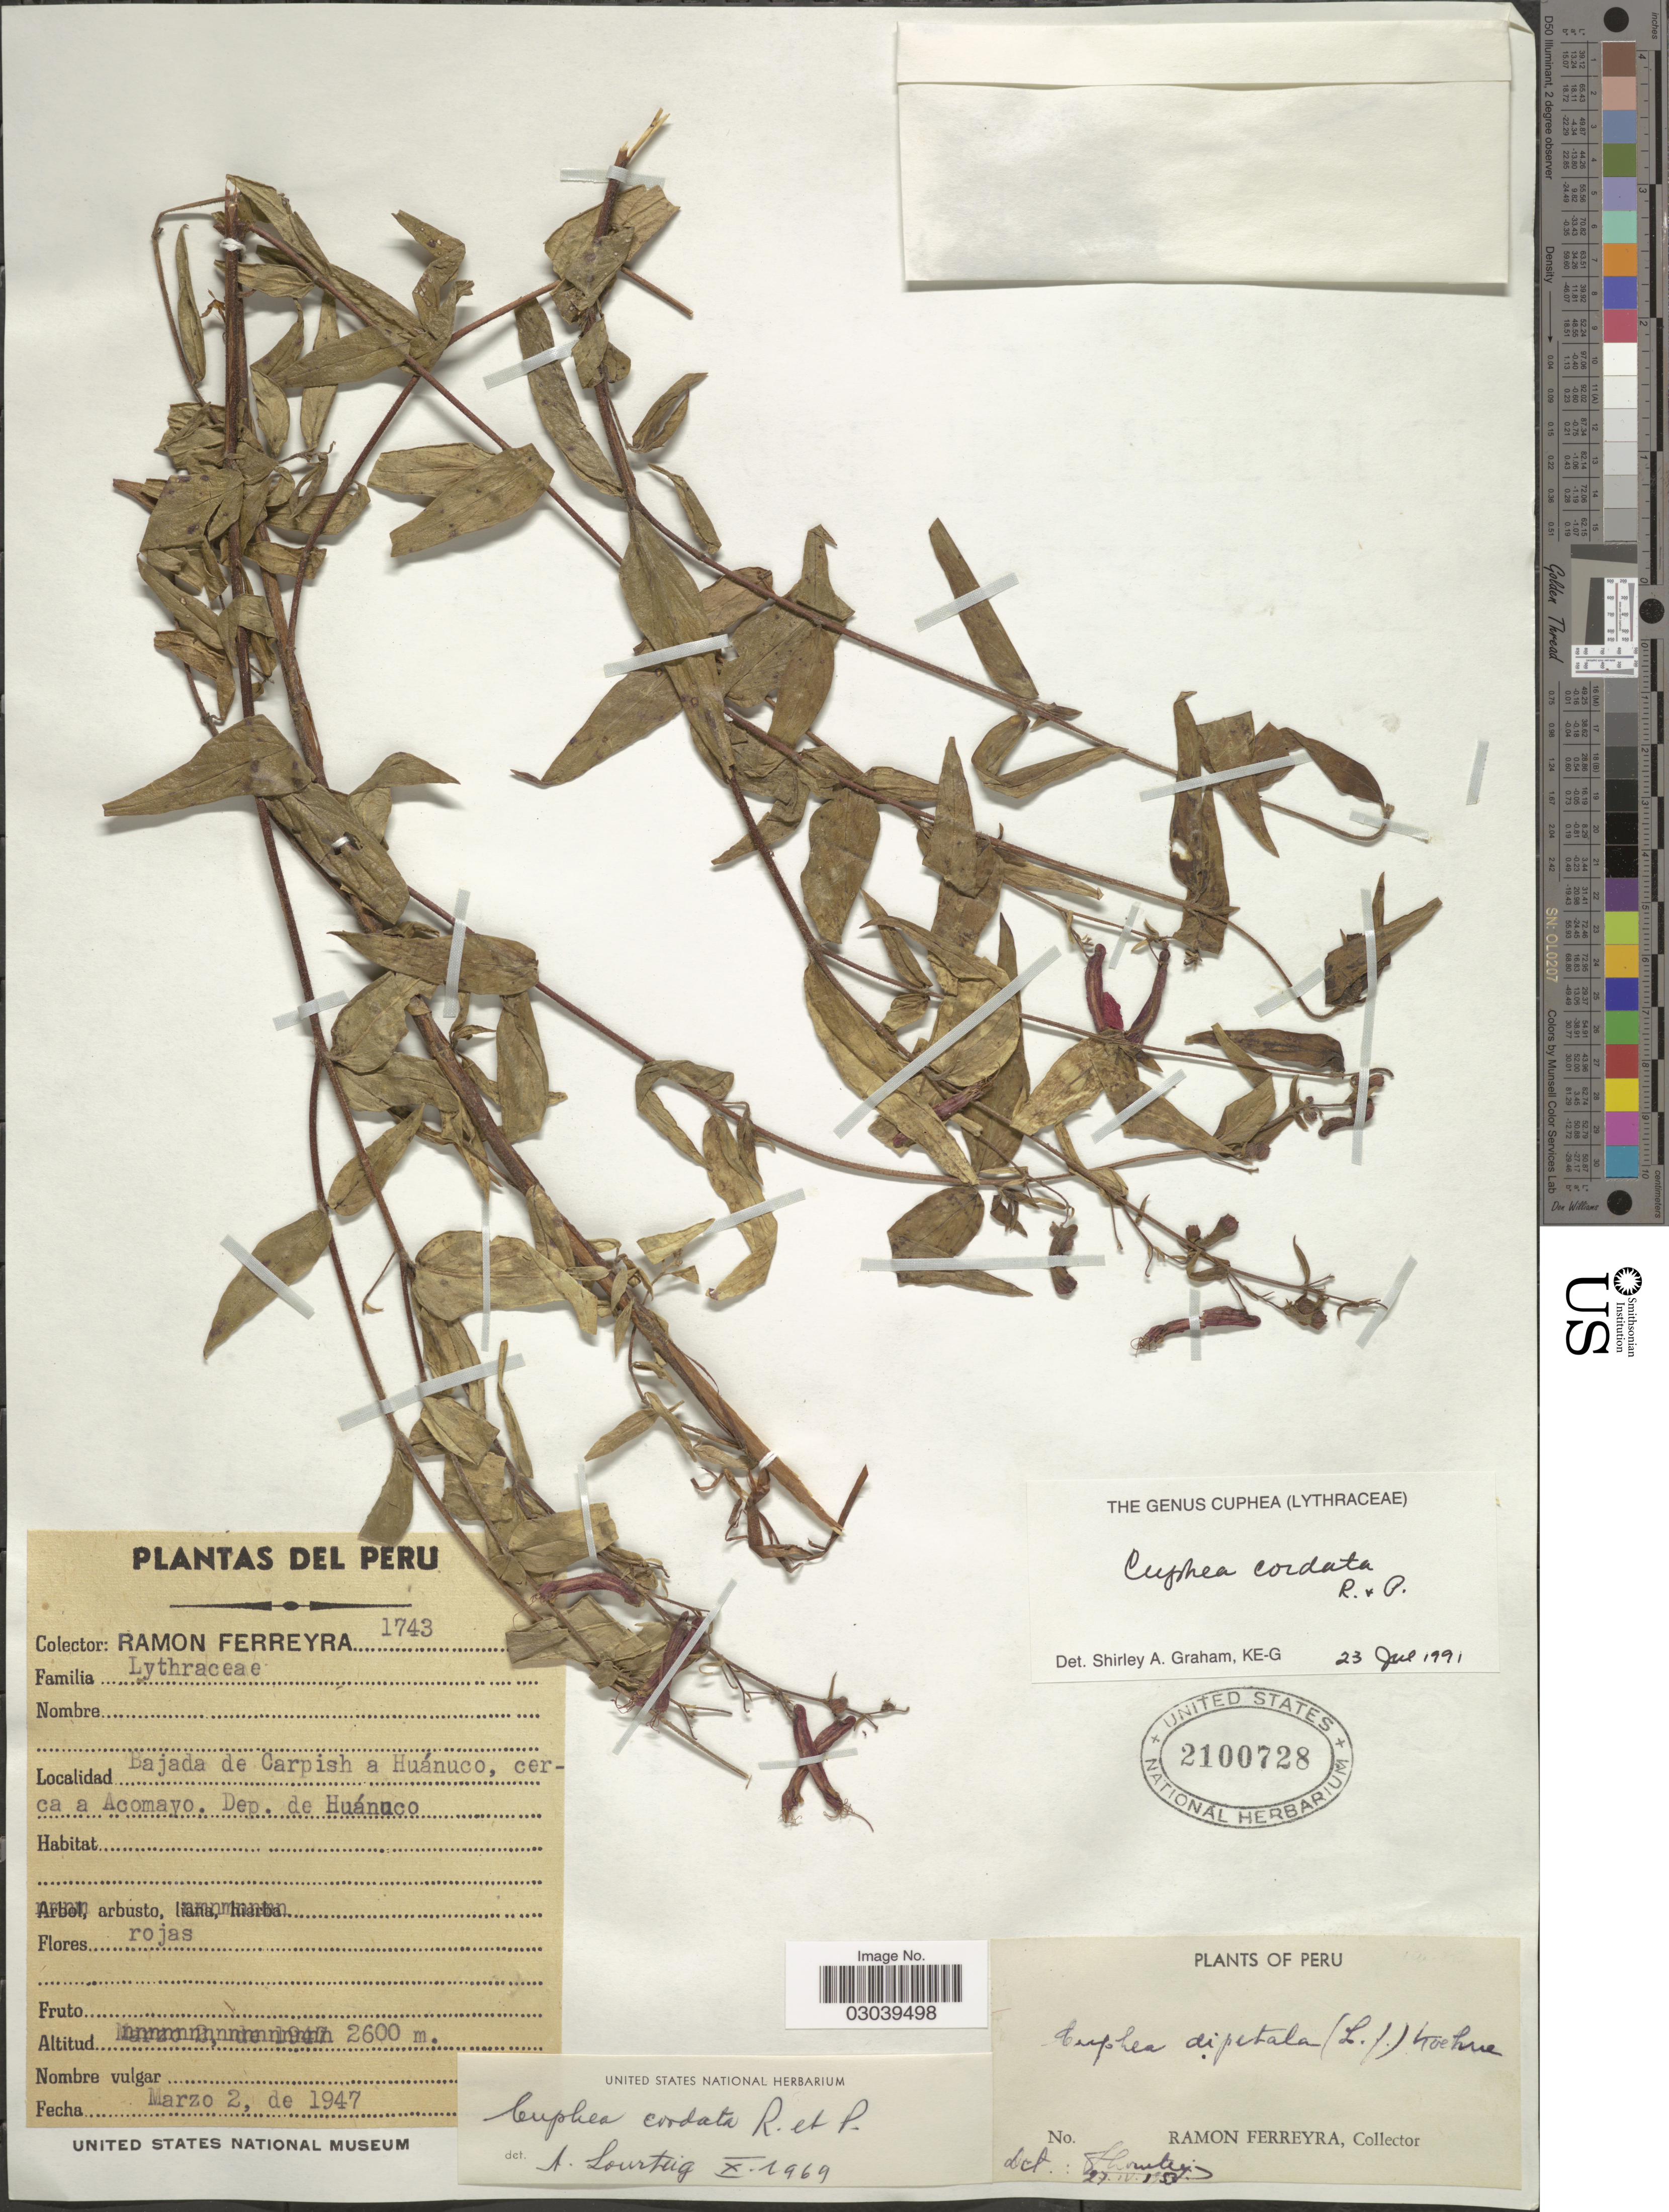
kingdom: Plantae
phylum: Tracheophyta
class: Magnoliopsida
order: Myrtales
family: Lythraceae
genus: Cuphea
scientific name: Cuphea cordata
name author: Ruiz & Pav.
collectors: R. A. Ferreyra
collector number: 1743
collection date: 1947-03-02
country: Peru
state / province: Huánuco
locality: Bajada de Carpish a Huánuco, cerca a Acomayo. Dep. de Huánuco.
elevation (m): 2600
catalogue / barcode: US 2100728